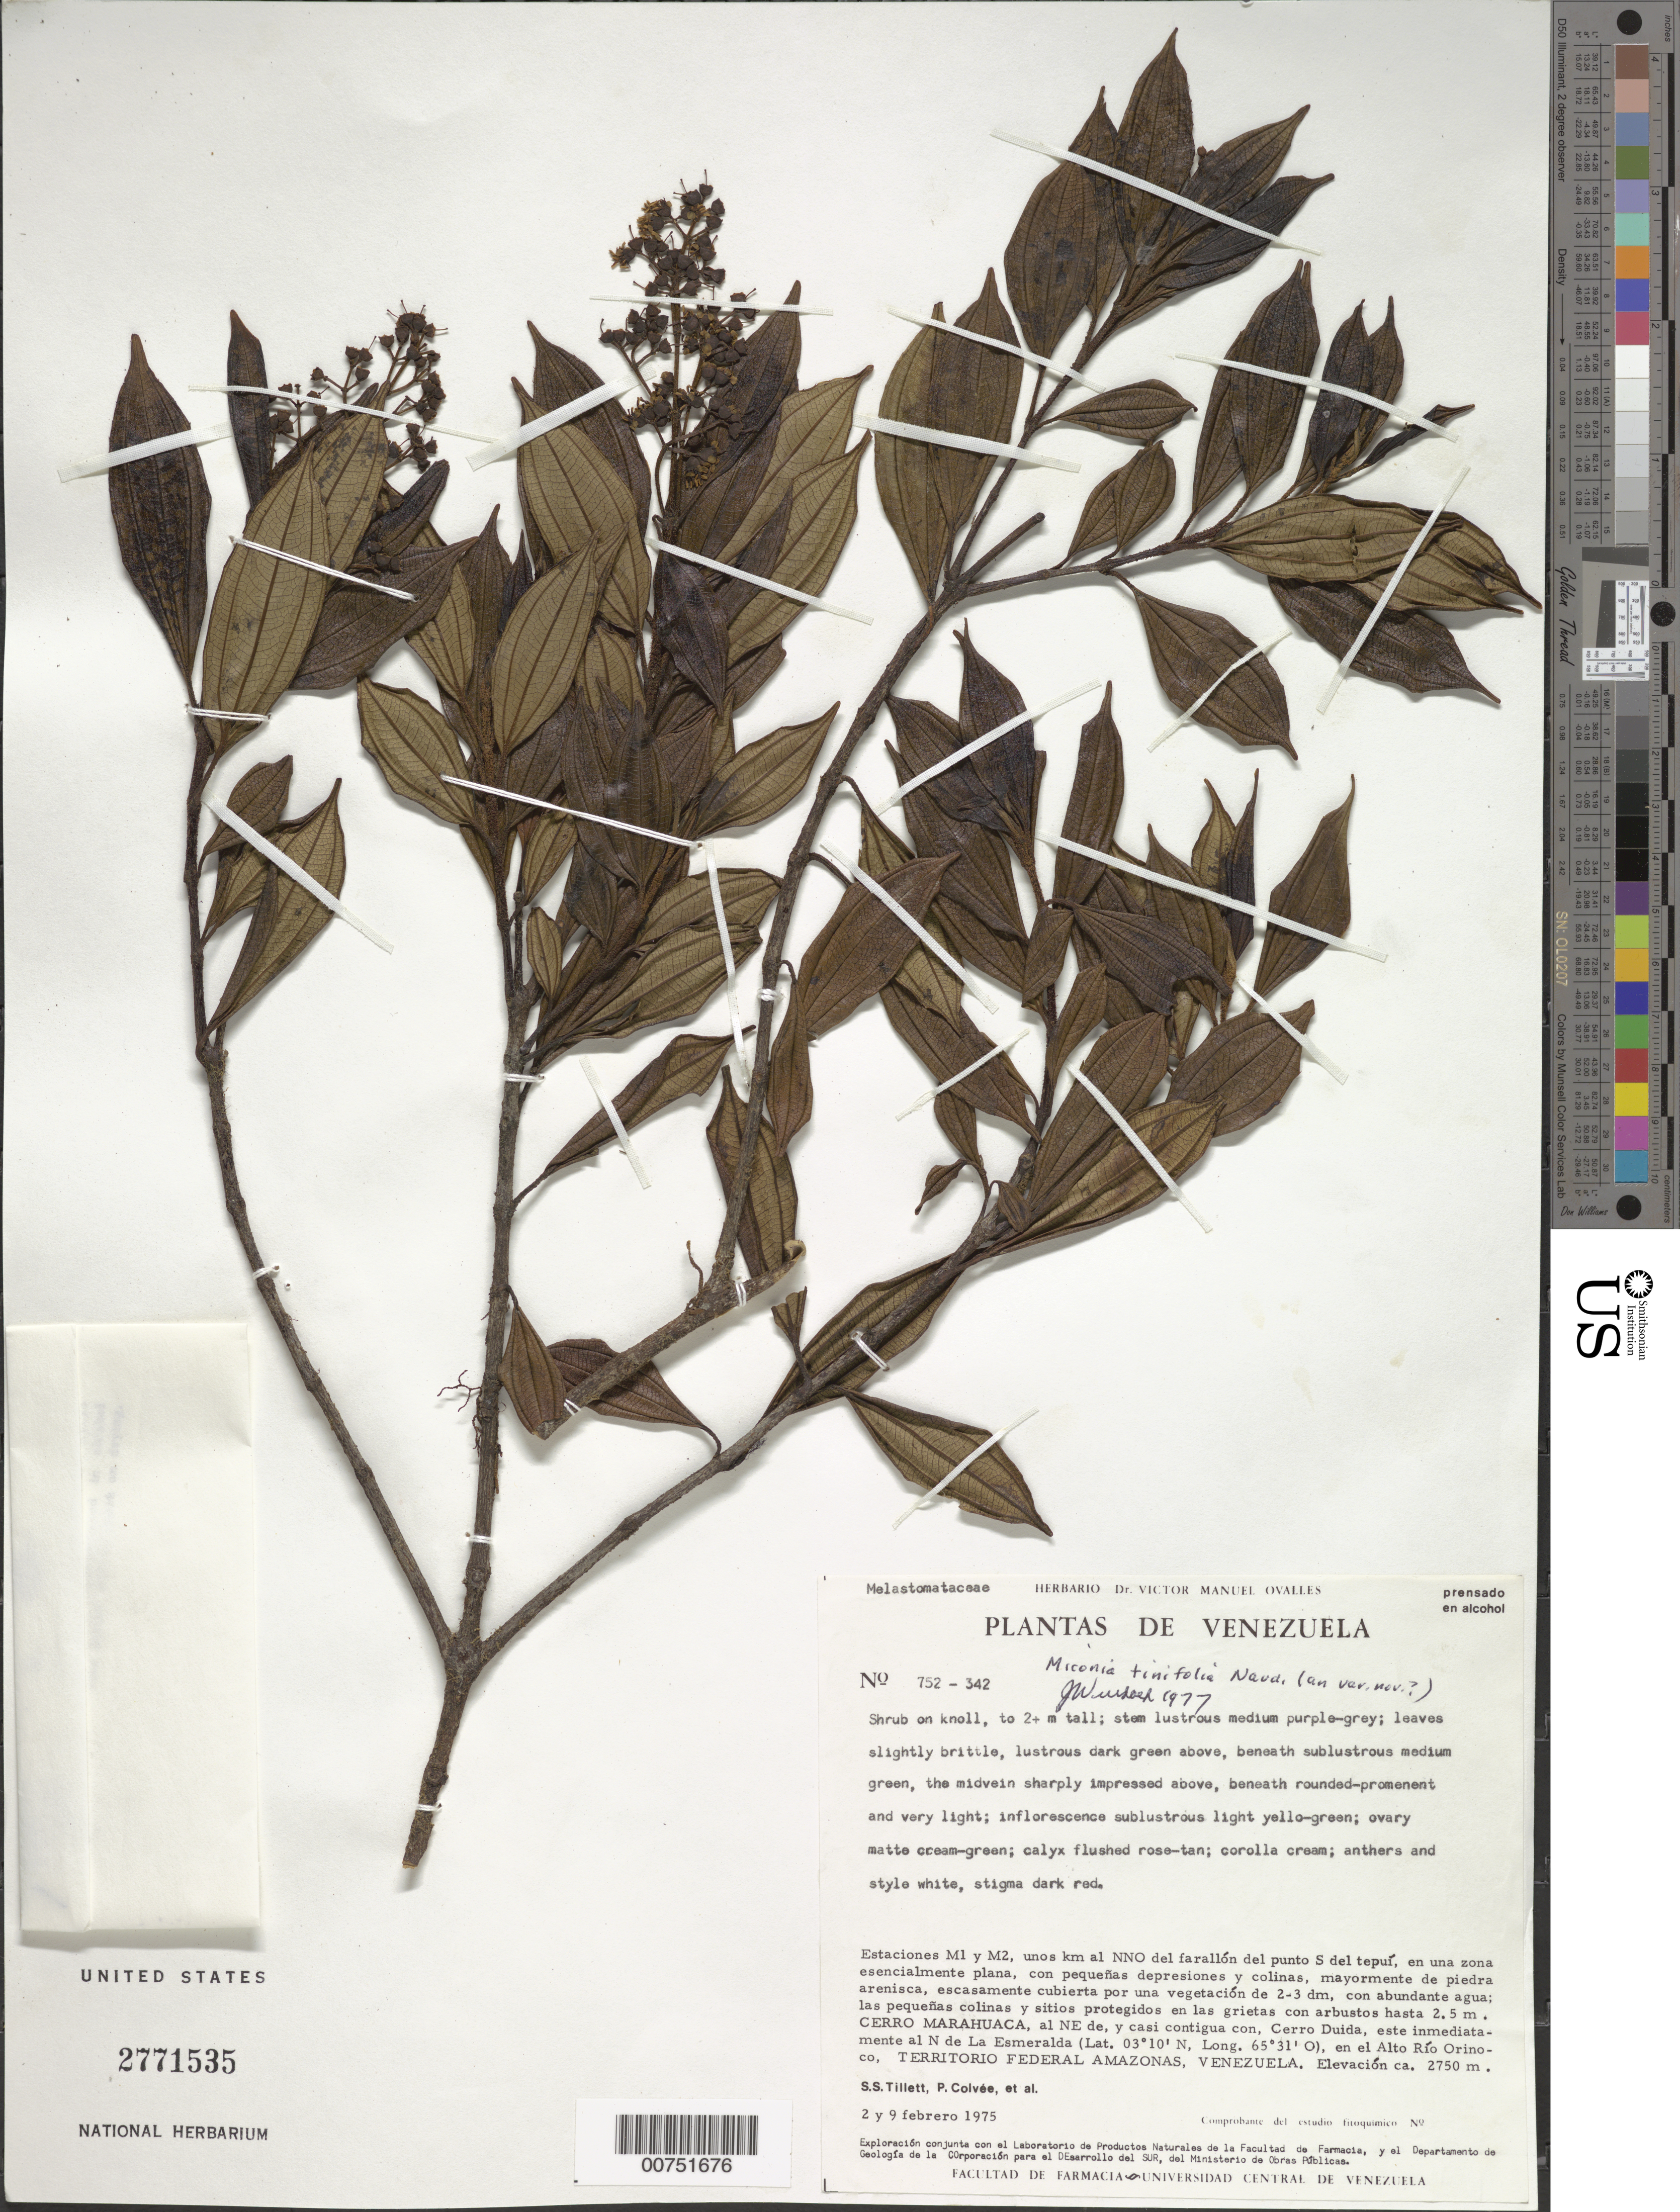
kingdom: Plantae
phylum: Tracheophyta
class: Magnoliopsida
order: Myrtales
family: Melastomataceae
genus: Miconia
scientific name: Miconia tinifolia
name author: Naudin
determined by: Wurdack, John J., (US), US (UNITED STATES)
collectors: S. S. Tillett et al.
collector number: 752 342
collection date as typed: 2-Feb-75 to 9-Feb-75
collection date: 1975-02-02/1975-02-09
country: Venezuela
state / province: Amazonas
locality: Cerro Duida, este inmediatamente al N de La Esmeralda, en el Alto Río Orinoco, Estaciones M1 y M2, unos km al NNO del farllon del punto S del tepuí; Cerro Marahuaca, al NE de, y casi contigua con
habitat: Knoll; zona esencialmente plana, con pequenos depresines y colinas, mayormente de piedra arenisca, escasamente cubierta por una vegetación de…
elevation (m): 2750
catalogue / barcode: US 2771535